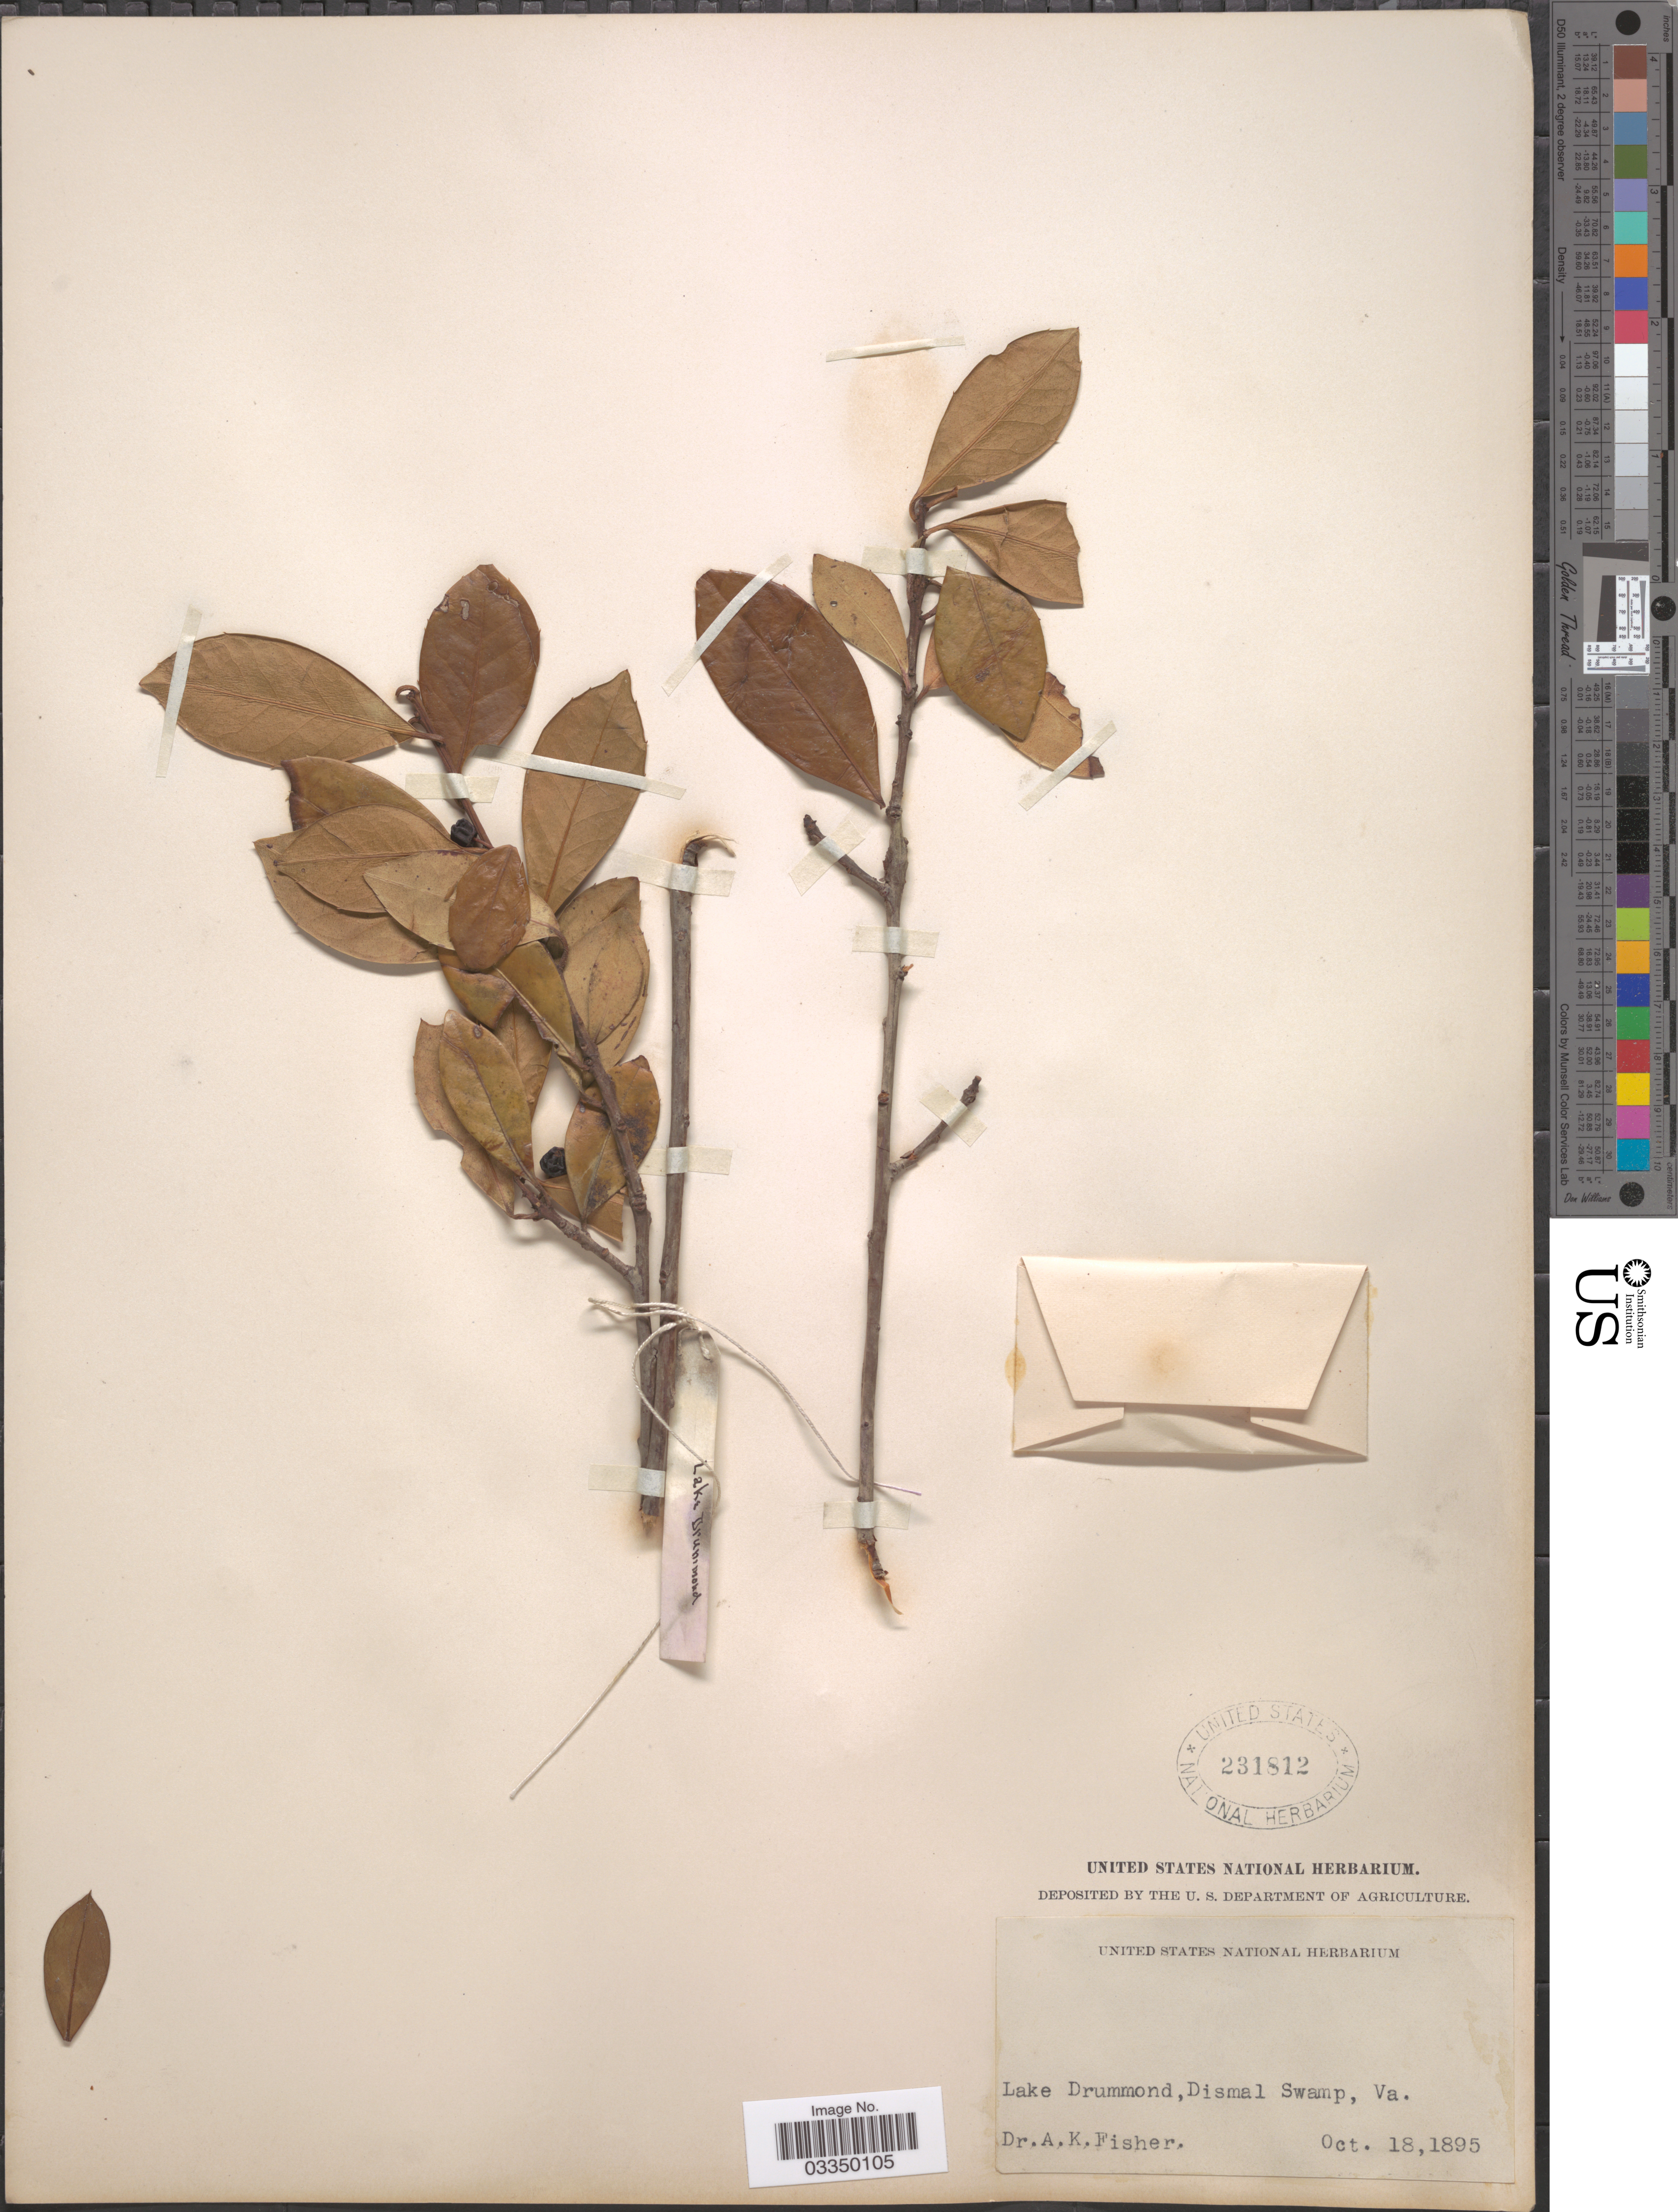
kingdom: Plantae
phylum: Tracheophyta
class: Magnoliopsida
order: Aquifoliales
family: Aquifoliaceae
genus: Ilex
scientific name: Ilex lucida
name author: Torr. & A. Gray ex S. Watson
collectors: A. K. Fisher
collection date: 1895-10-18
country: United States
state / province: Virginia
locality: Lake Drummond, Dismal Swamp.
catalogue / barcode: US 231812